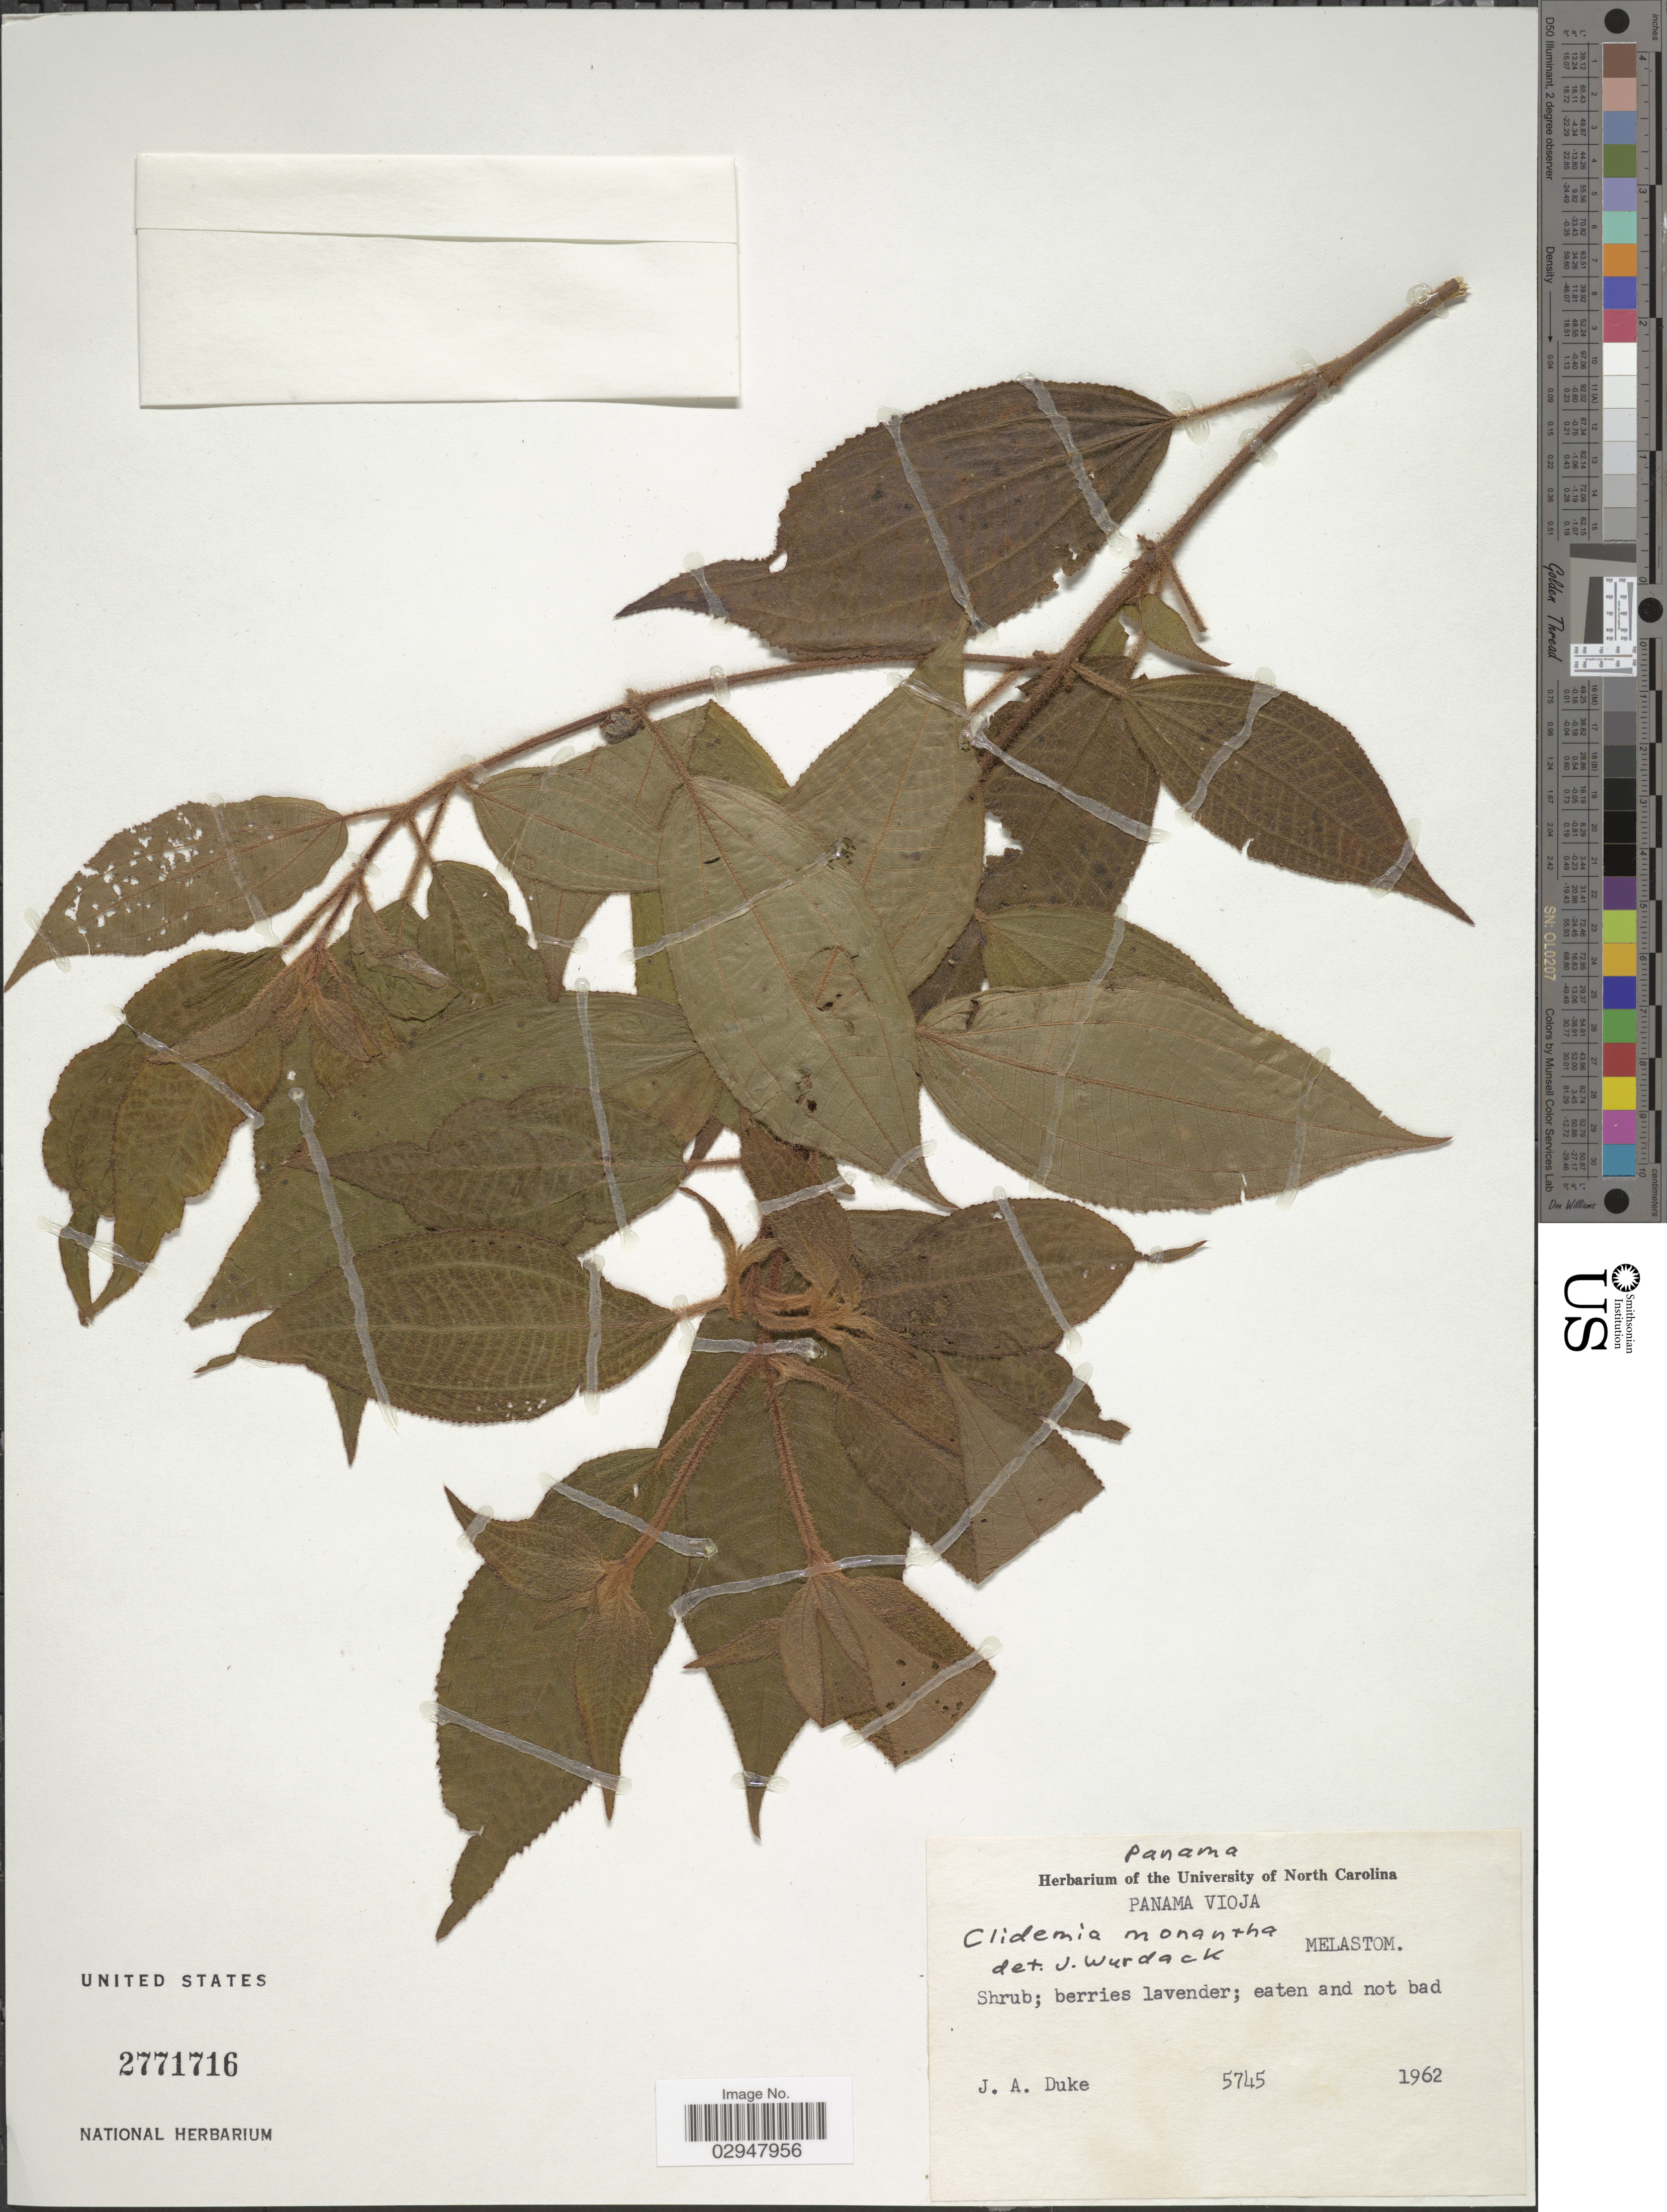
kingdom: Plantae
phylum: Tracheophyta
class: Magnoliopsida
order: Myrtales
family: Melastomataceae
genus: Clidemia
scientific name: Clidemia monantha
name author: L.O. Williams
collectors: J. A. Duke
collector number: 5745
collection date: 1962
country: Panama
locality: Panama Vioja.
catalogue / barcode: US 2771716